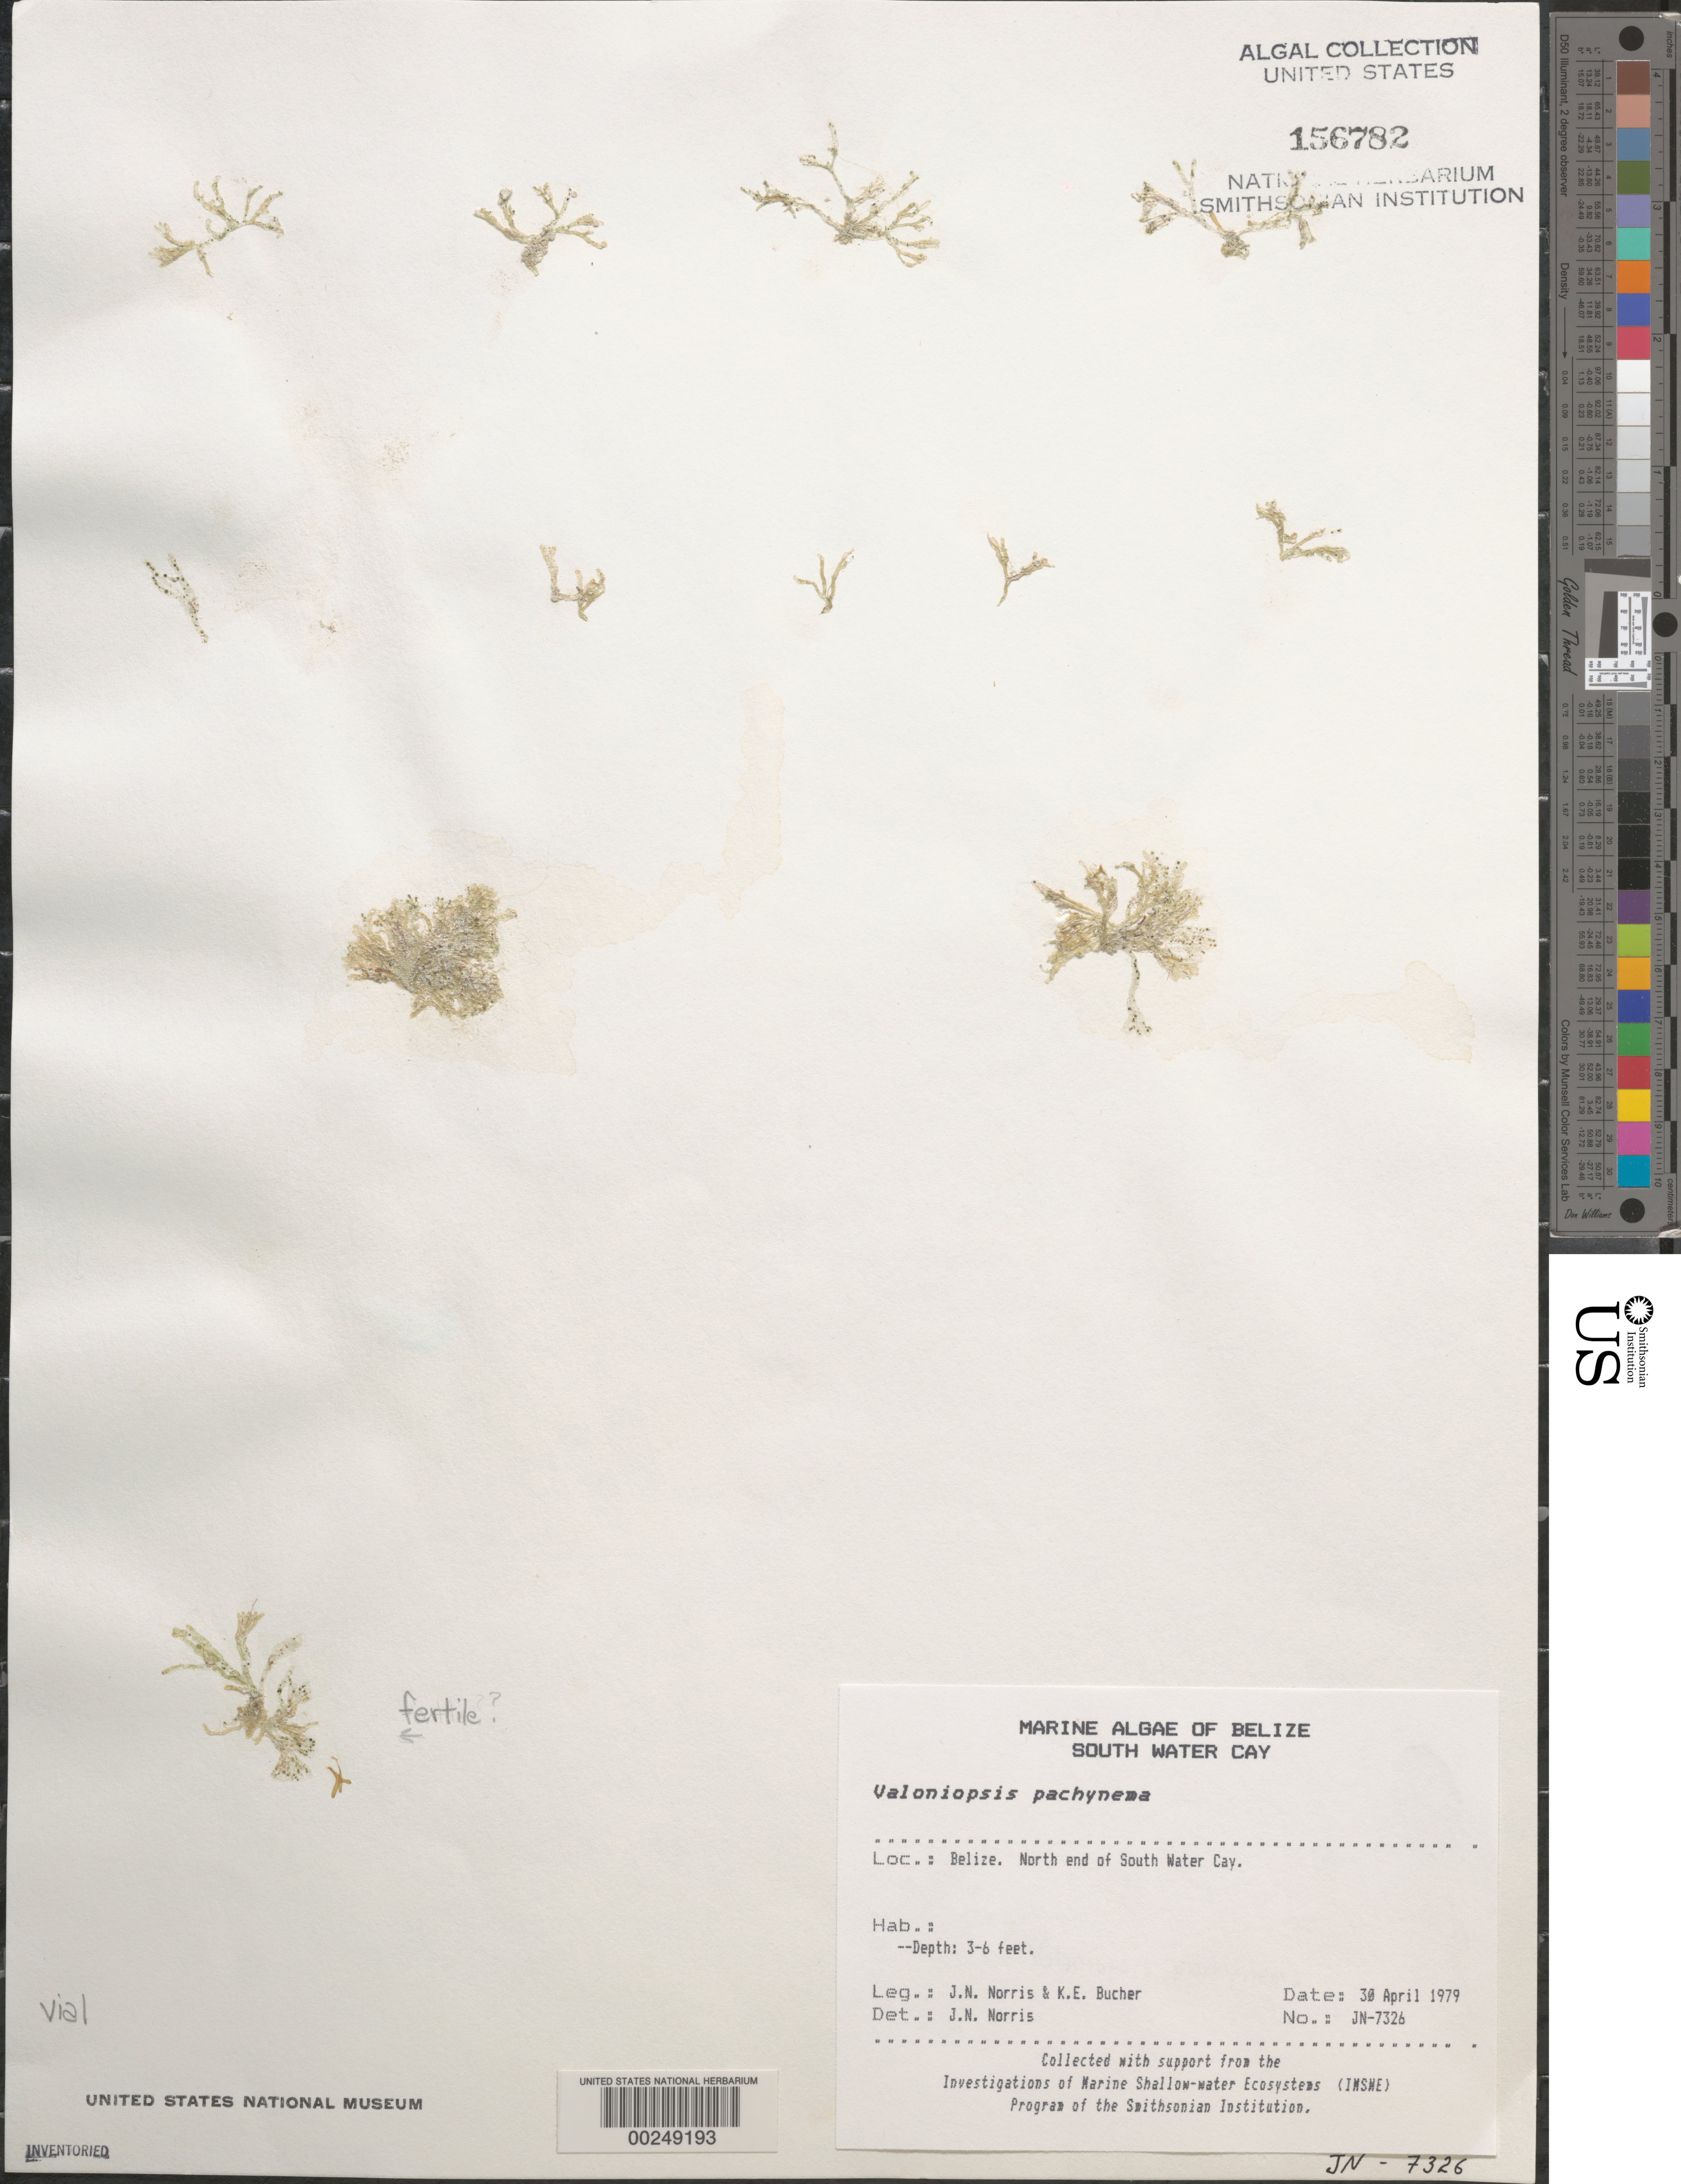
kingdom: Plantae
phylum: Chlorophyta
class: Ulvophyceae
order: Siphonocladales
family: Valoniaceae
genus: Valoniopsis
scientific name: Valoniopsis pachynema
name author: (G. Martens) Børgesen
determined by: Norris, James N.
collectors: J. N. Norris & K. E. Bucher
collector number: JN-7326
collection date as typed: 30 Apr 1979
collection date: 1979-04-30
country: Belize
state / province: Stann Creek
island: South Water Cay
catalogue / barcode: US 156782